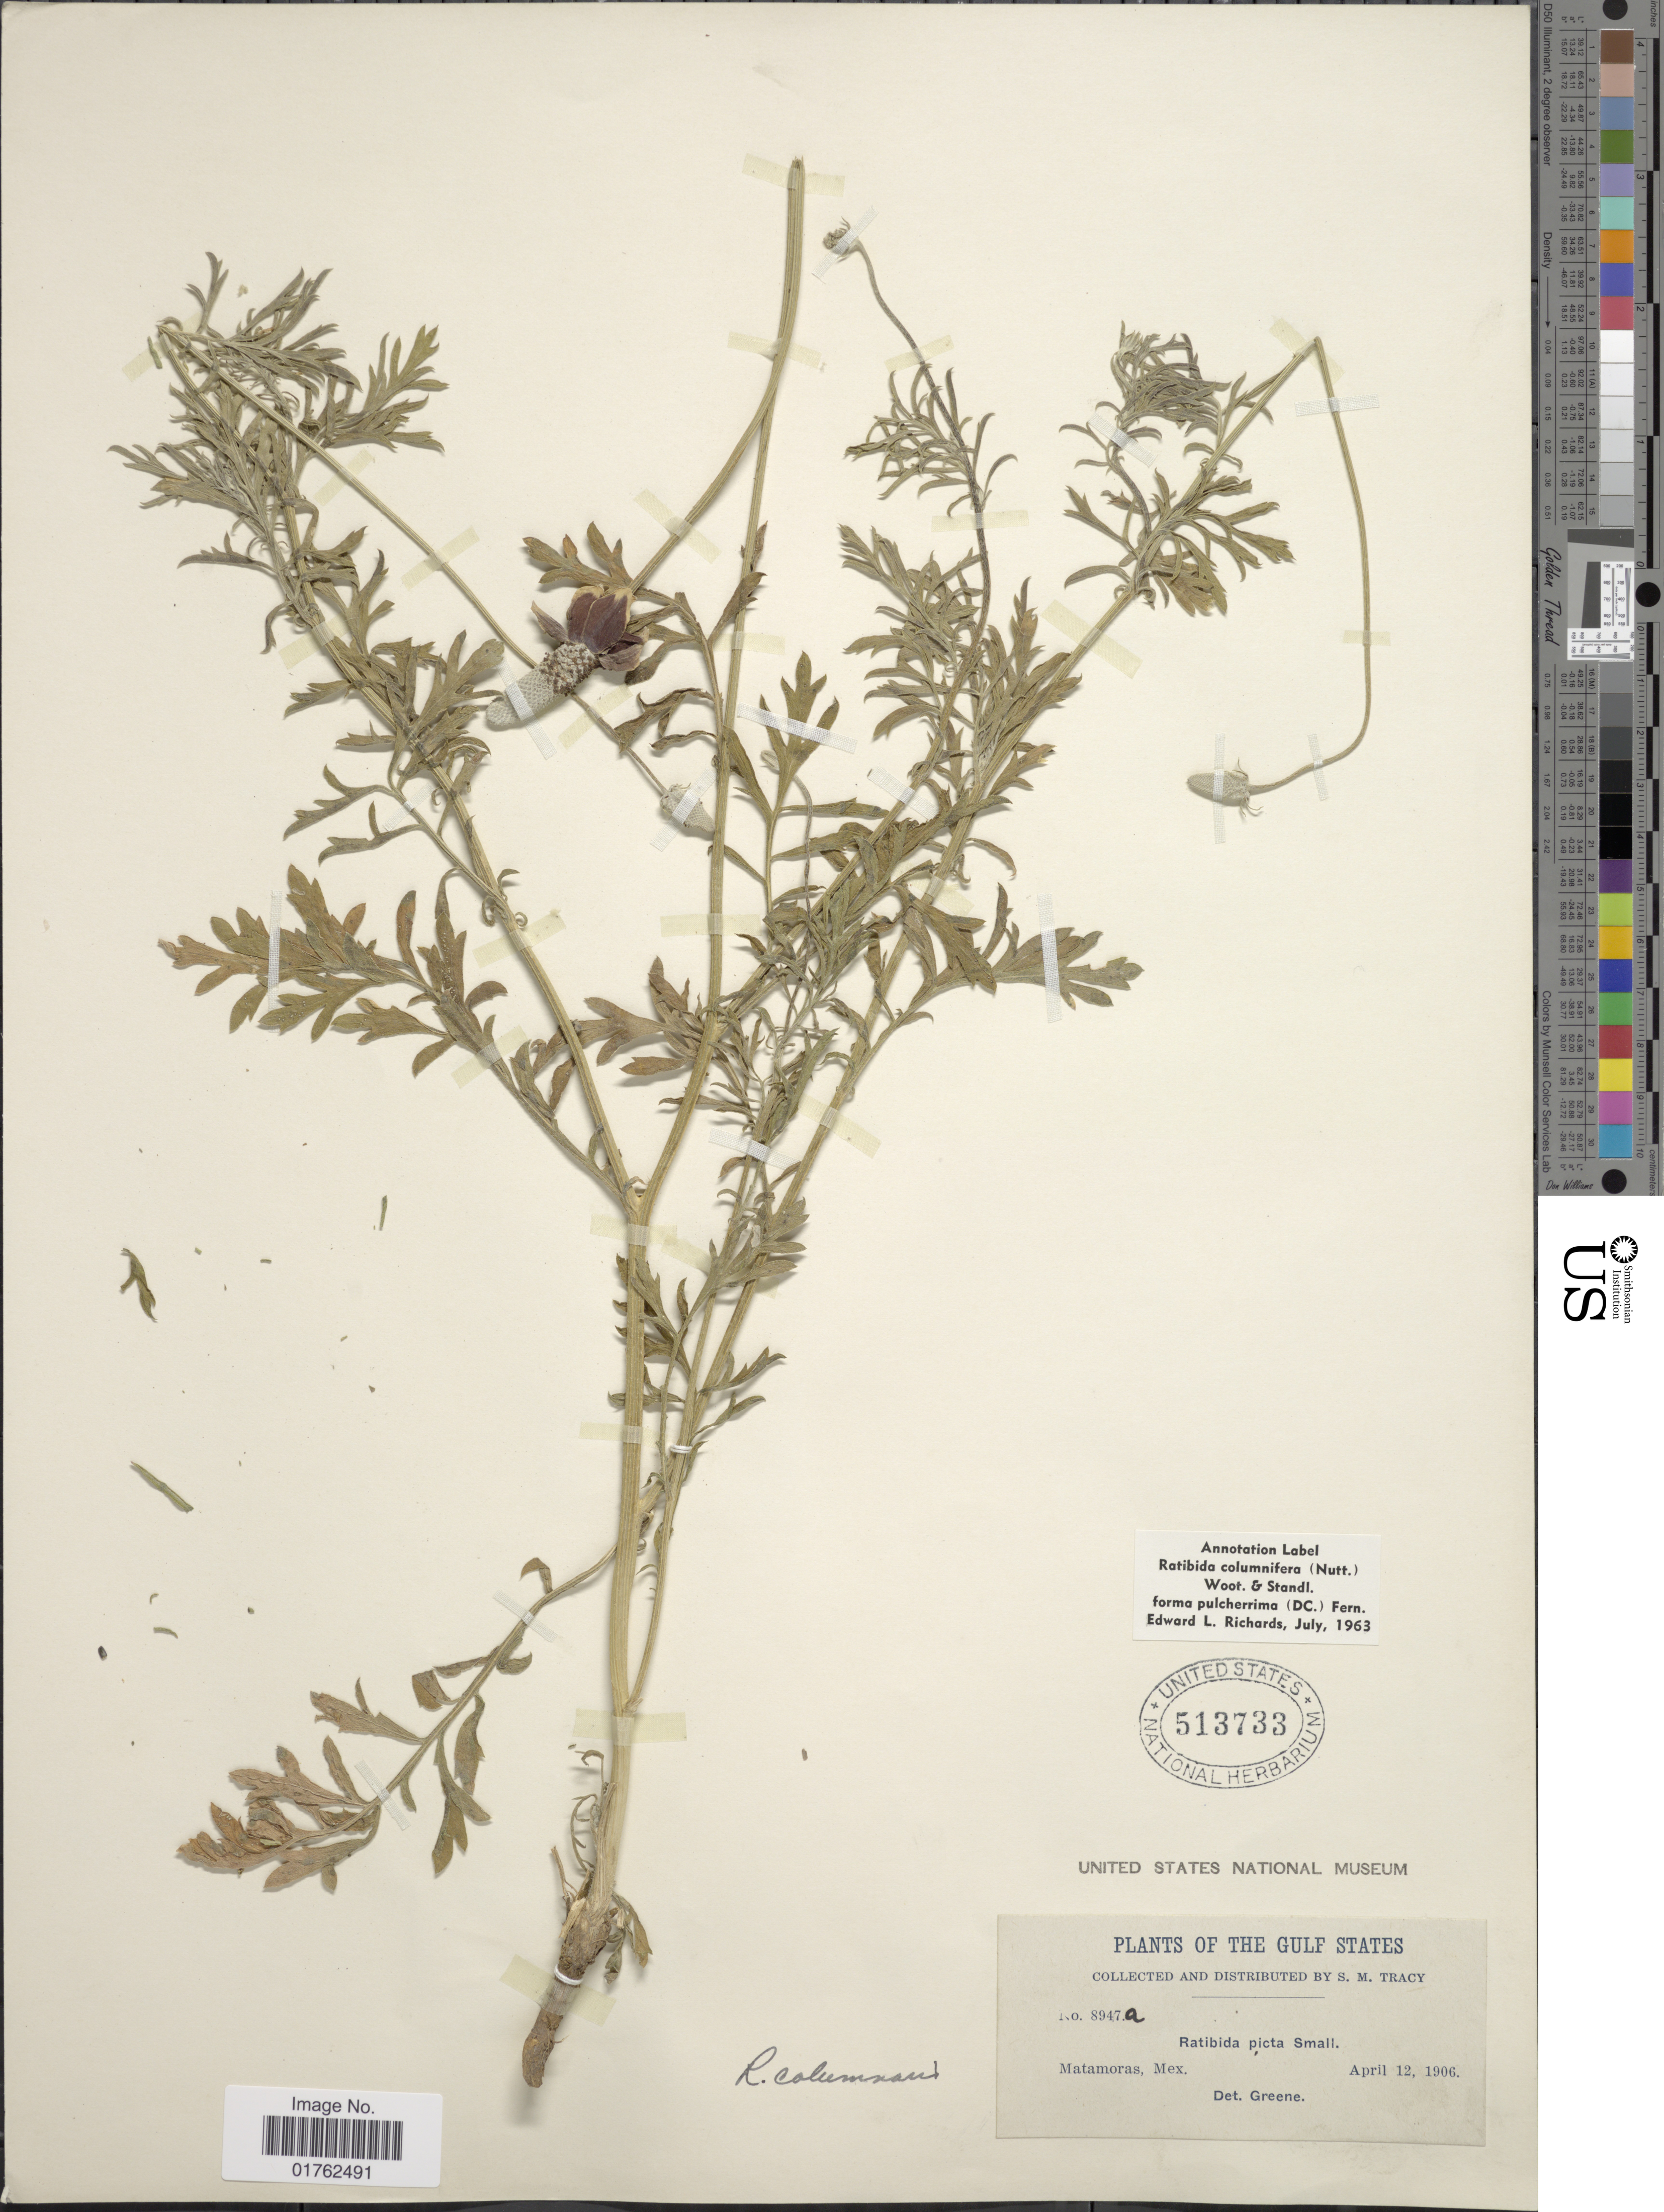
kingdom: Plantae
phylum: Tracheophyta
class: Magnoliopsida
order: Asterales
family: Asteraceae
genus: Ratibida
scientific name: Ratibida columnaris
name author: (Pursh) D. Don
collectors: S. M. Tracy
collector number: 8947a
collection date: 1906-04-12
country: Mexico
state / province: México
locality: The Gulf States. Matamoras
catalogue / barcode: US 513733